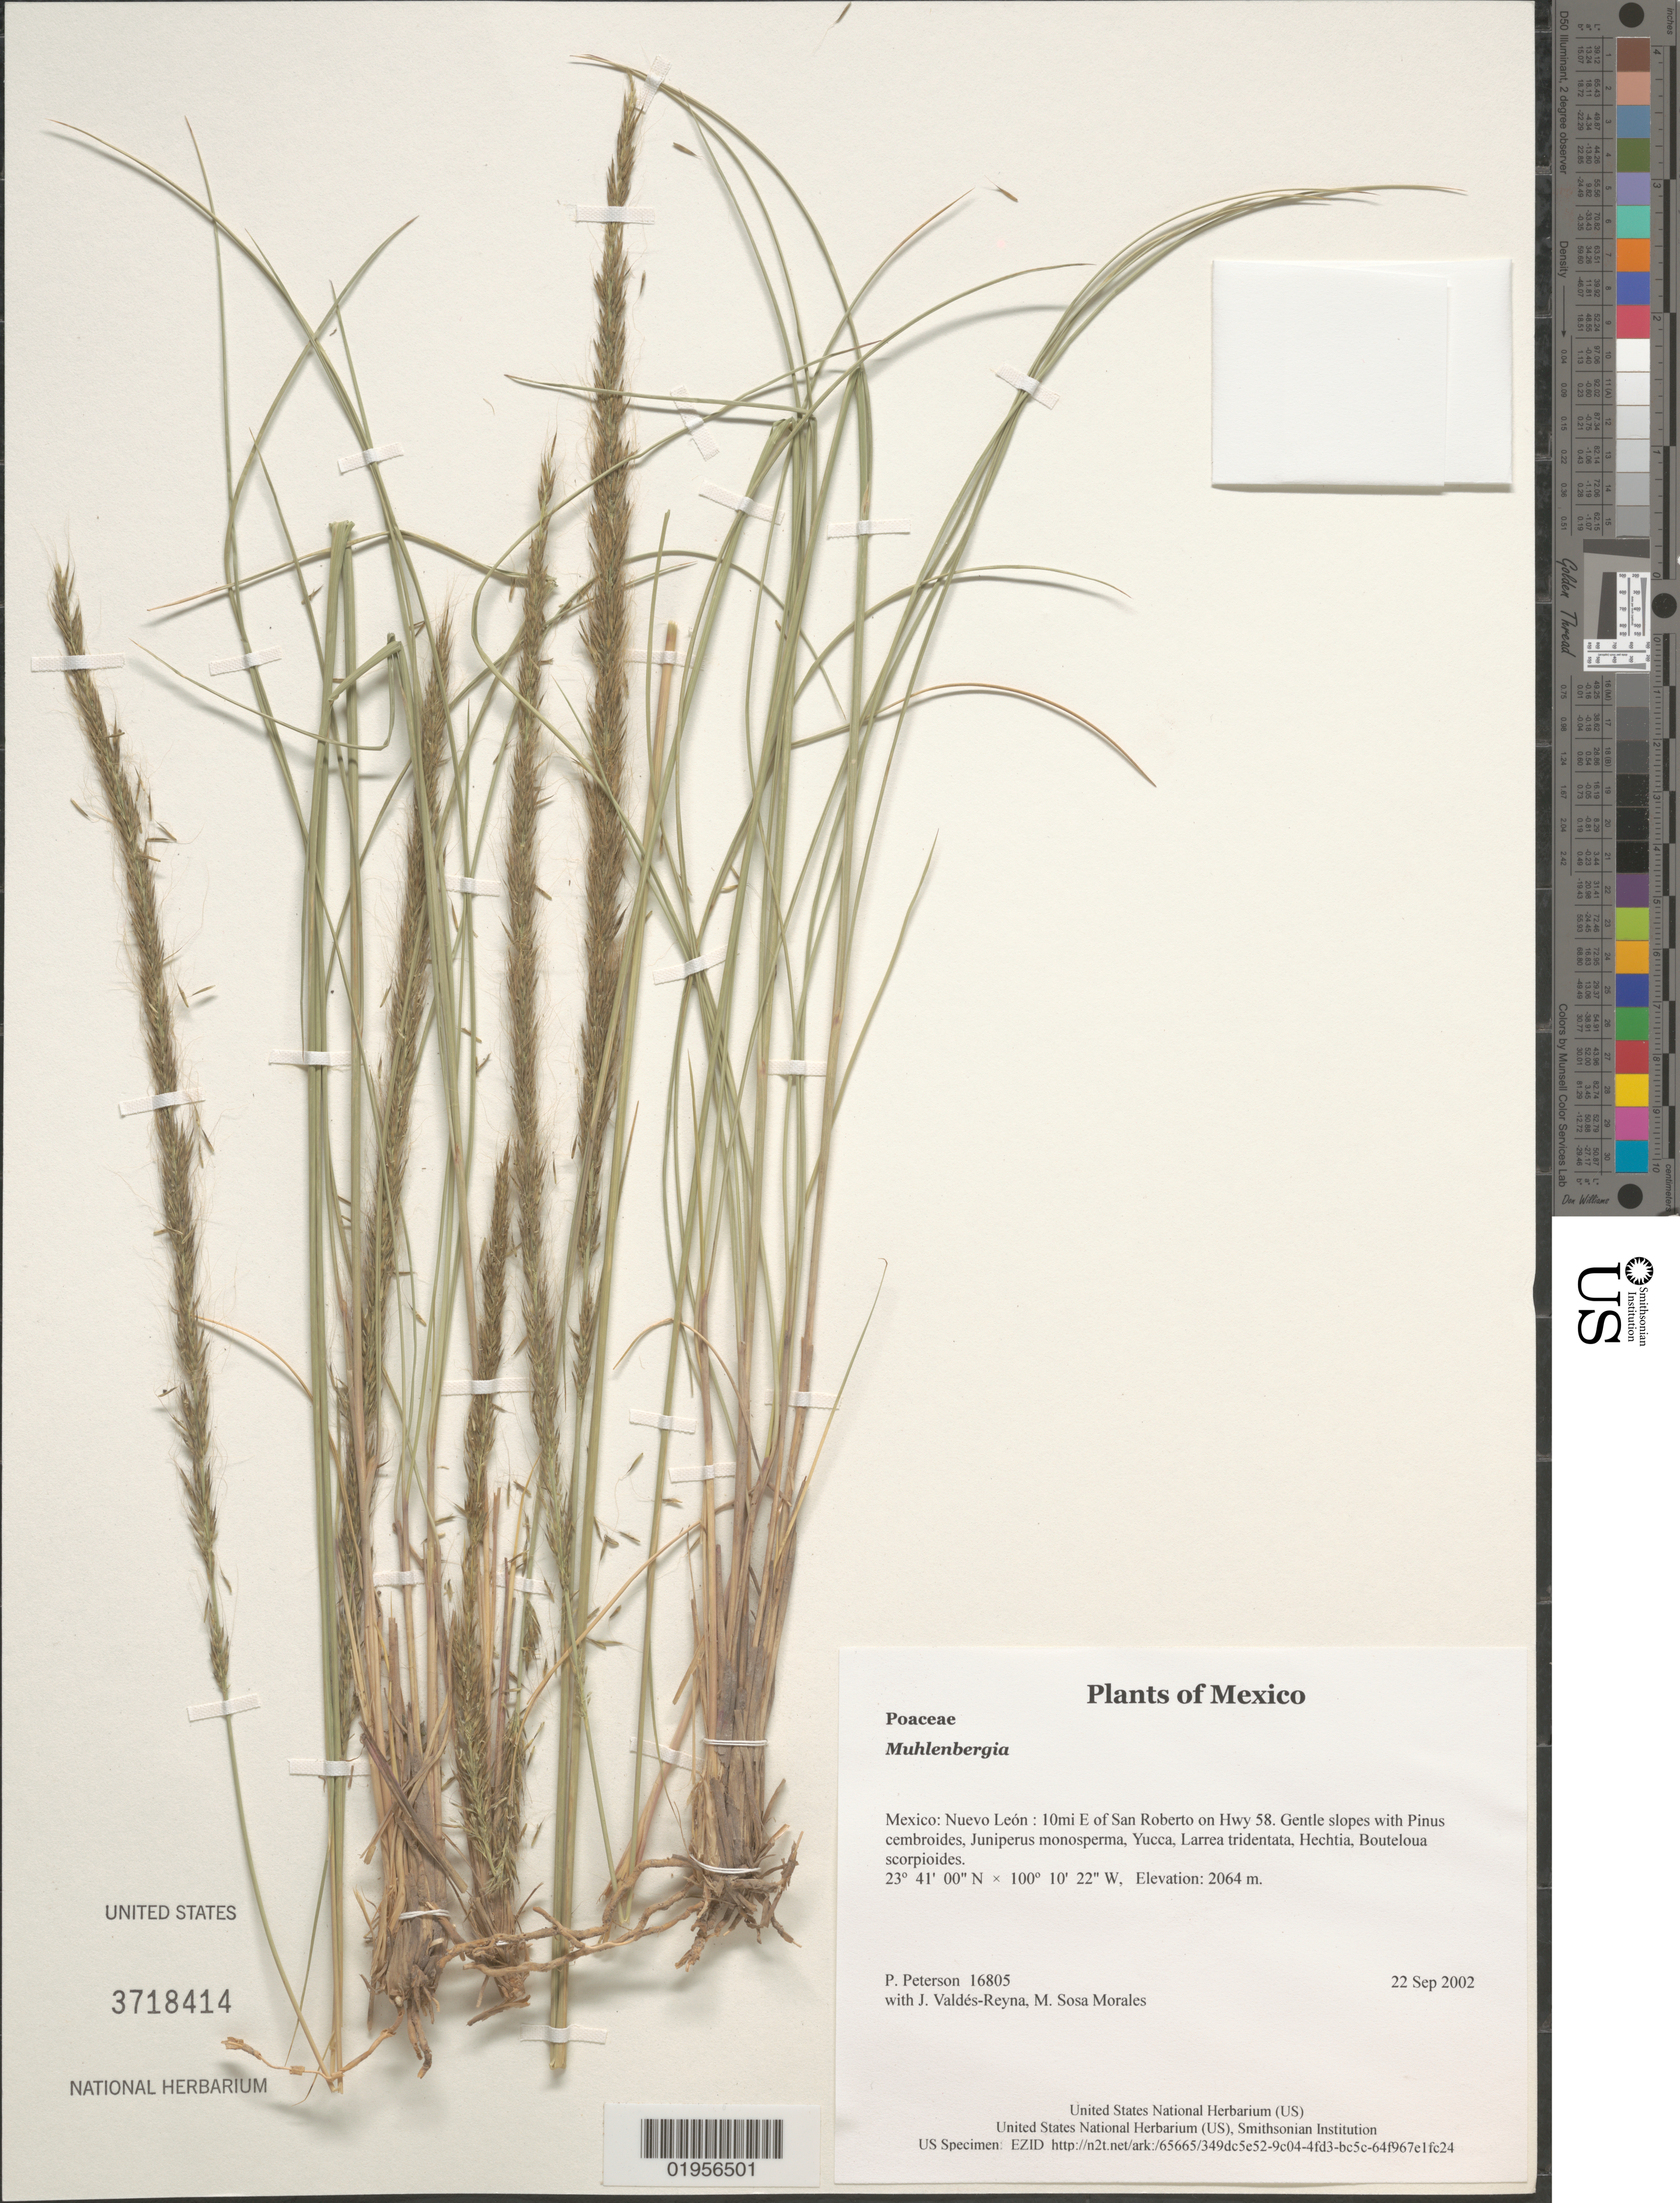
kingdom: Plantae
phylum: Tracheophyta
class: Liliopsida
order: Poales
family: Poaceae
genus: Muhlenbergia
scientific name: Muhlenbergia sp.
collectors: P. M. Peterson, J. Valdés-Reyna & M. Sosa Morales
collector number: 16805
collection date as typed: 22 Sep 2002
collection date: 2002-09-22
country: Mexico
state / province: Nuevo León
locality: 10mi E of San Roberto on Hwy 58. Gentle slopes with Pinus cembroides, Juniperus monosperma, Yucca, Larrea tridentata, Hechtia, Bouteloua scorpioides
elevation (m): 2064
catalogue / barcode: US 3718414